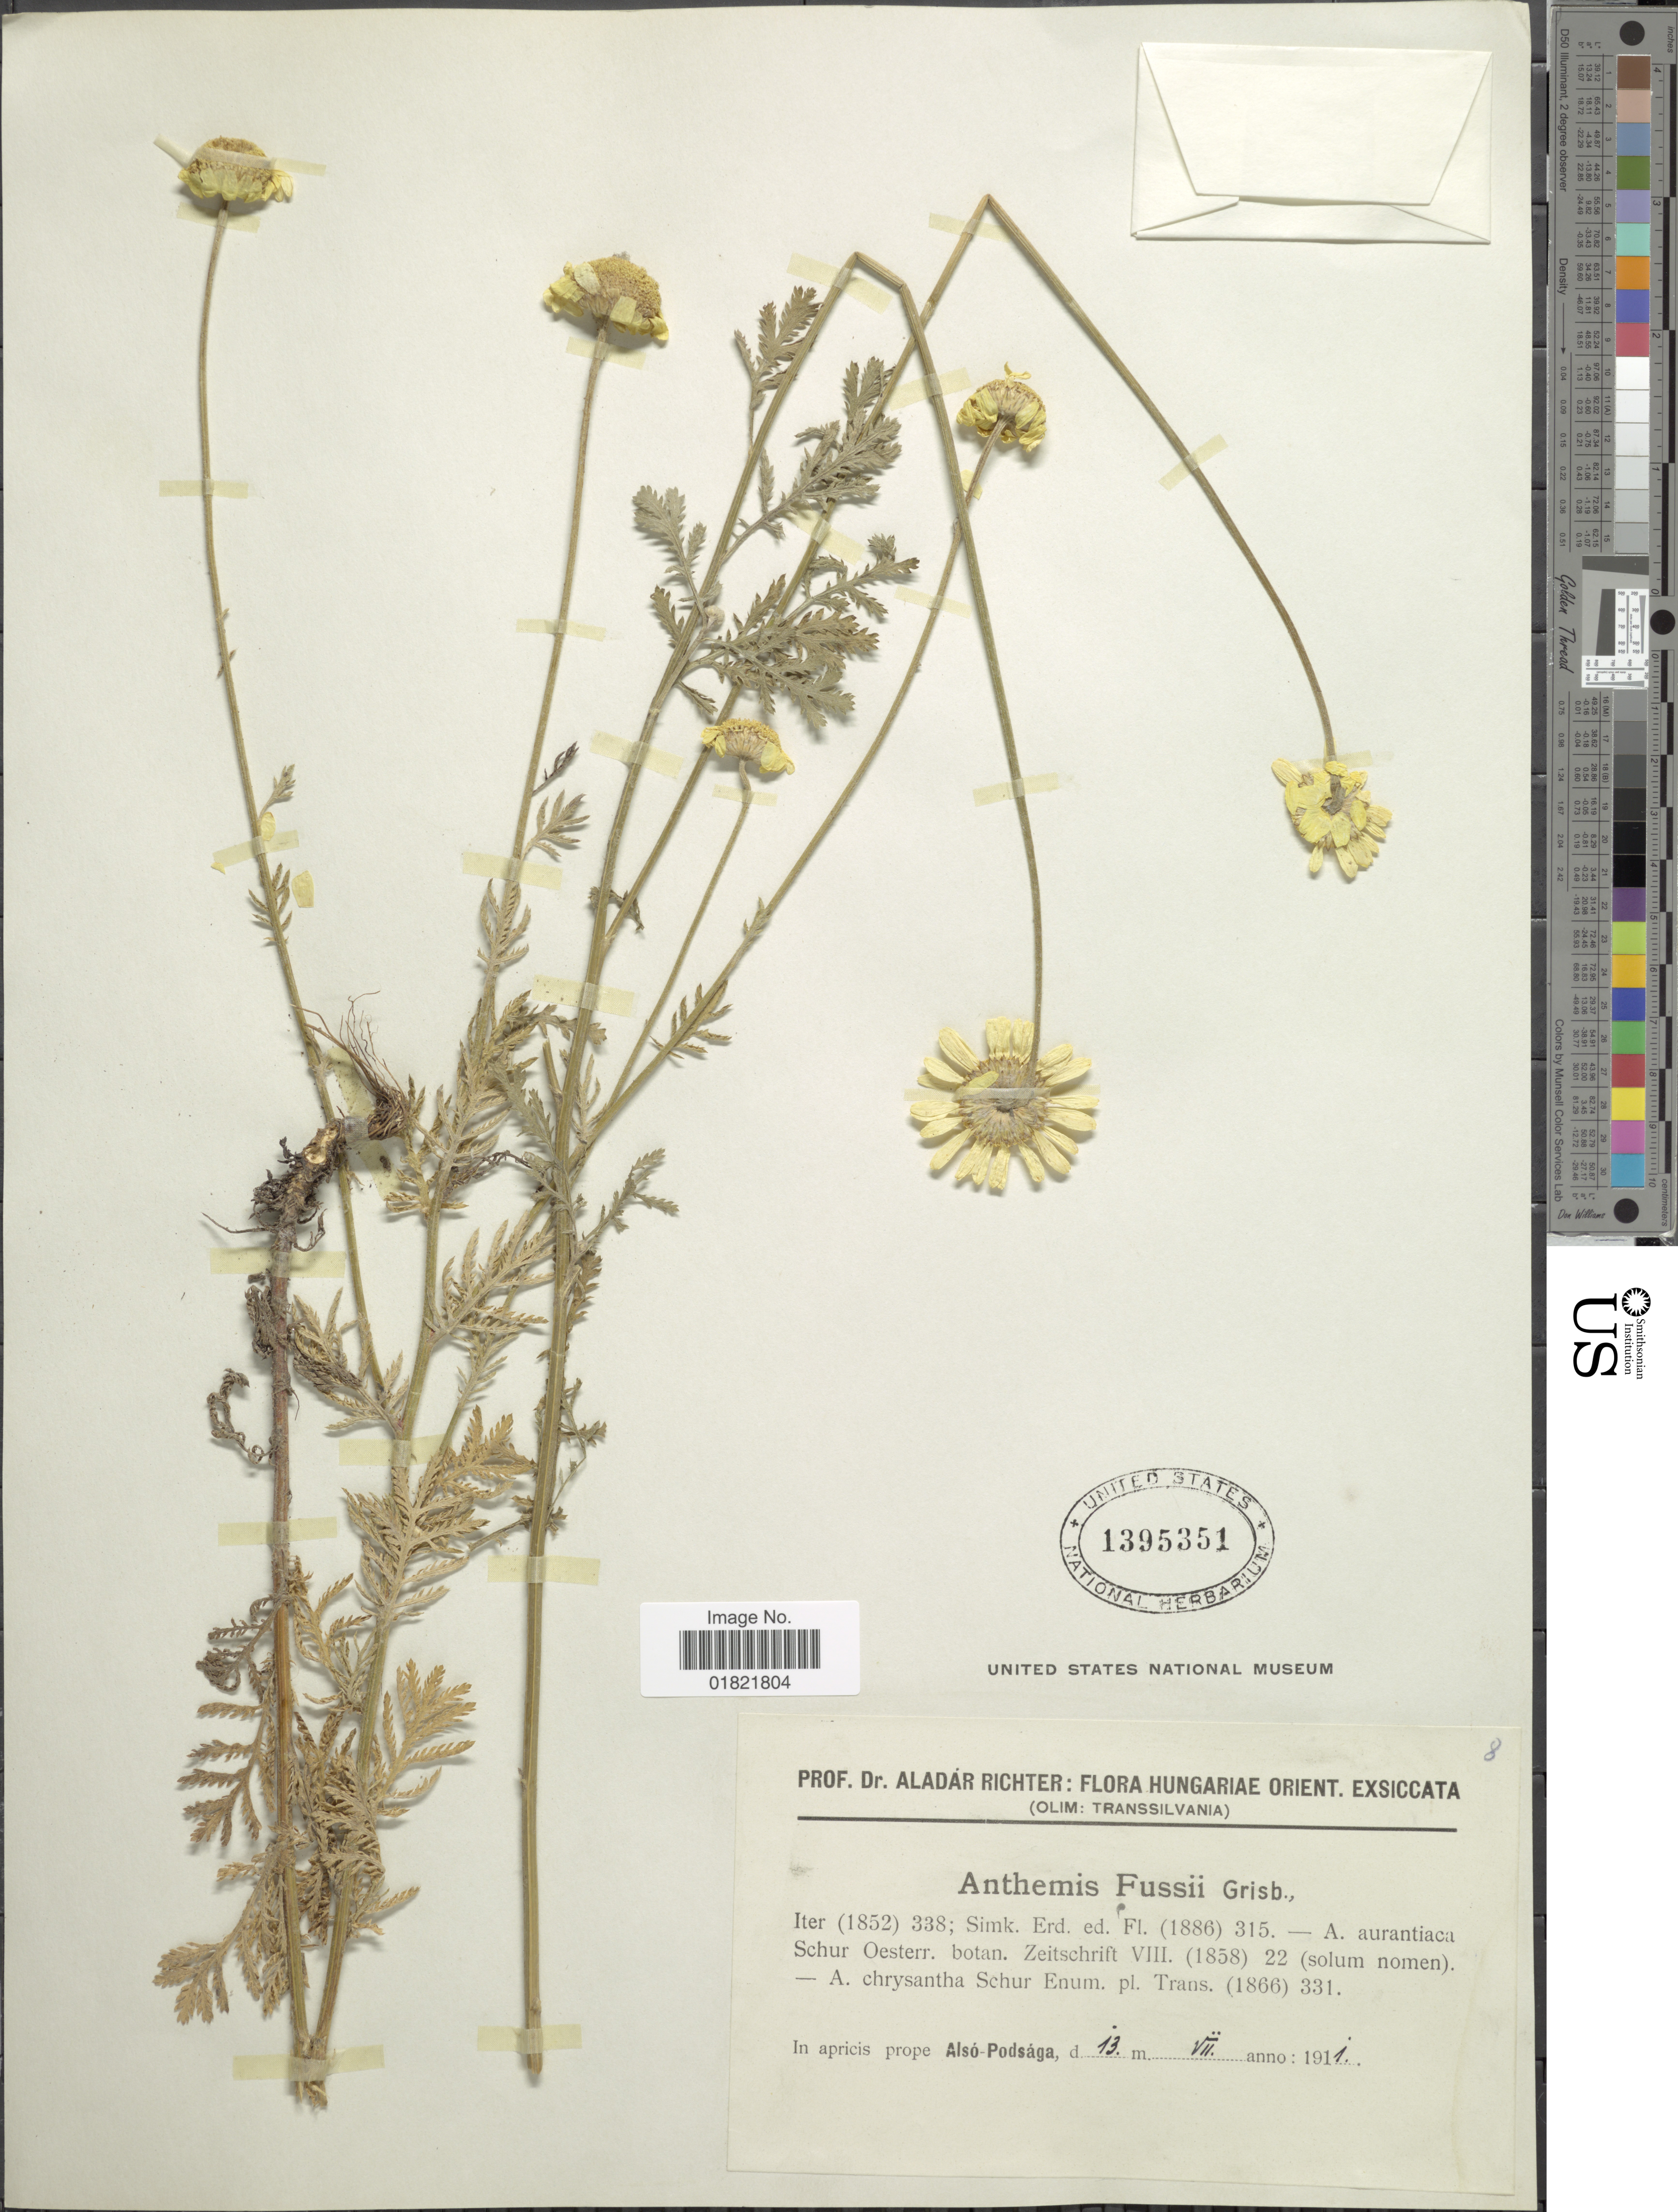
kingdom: Plantae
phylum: Tracheophyta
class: Magnoliopsida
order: Asterales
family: Asteraceae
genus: Anthemis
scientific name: Anthemis fussii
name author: Griseb.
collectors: A. Richter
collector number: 338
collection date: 1911-07-13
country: Hungary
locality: Also-Podsaga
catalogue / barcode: US 1395351